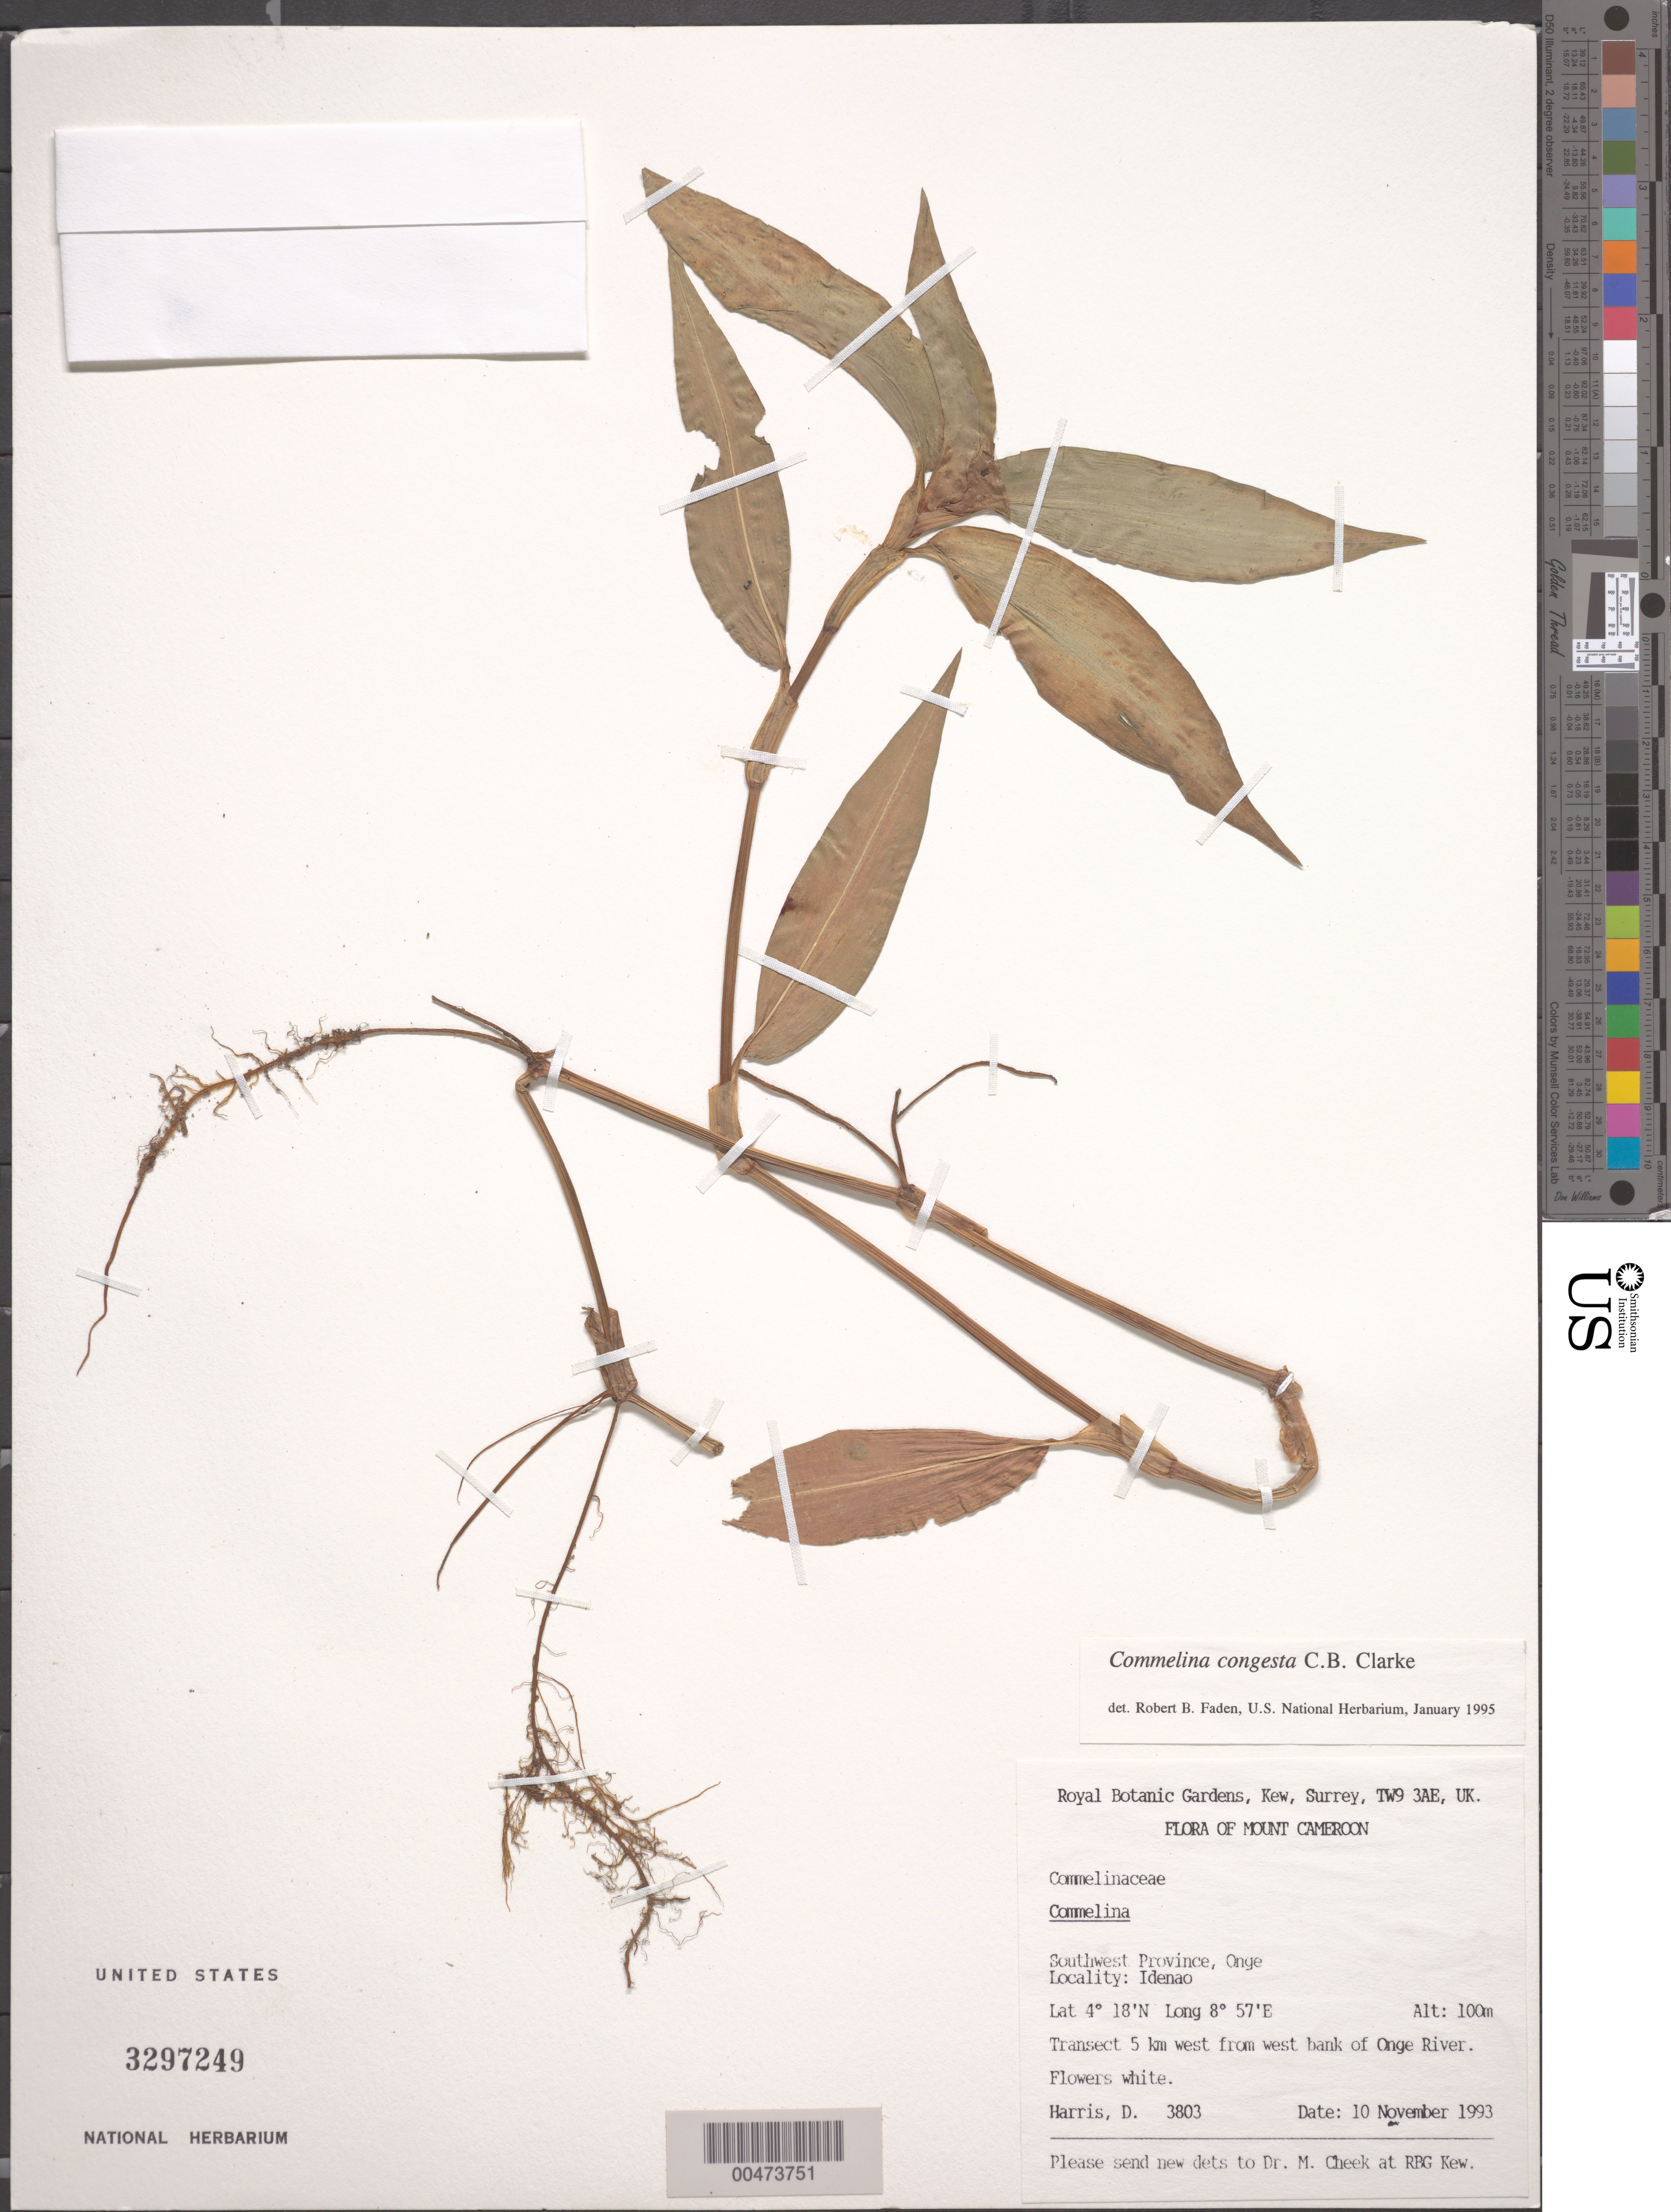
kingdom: Plantae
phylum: Tracheophyta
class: Liliopsida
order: Commelinales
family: Commelinaceae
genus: Commelina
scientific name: Commelina congesta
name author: C.B. Clarke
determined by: Faden, Robert B., (US), Smithsonian Institution - National Museum of Natural History (UNITED STATES)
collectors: D. J. Harris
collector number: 3803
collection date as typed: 10 Nov 1993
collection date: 1993-11-10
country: Cameroon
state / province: Sud-Ouest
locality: Onge, idenao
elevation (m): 100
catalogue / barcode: US 3297249